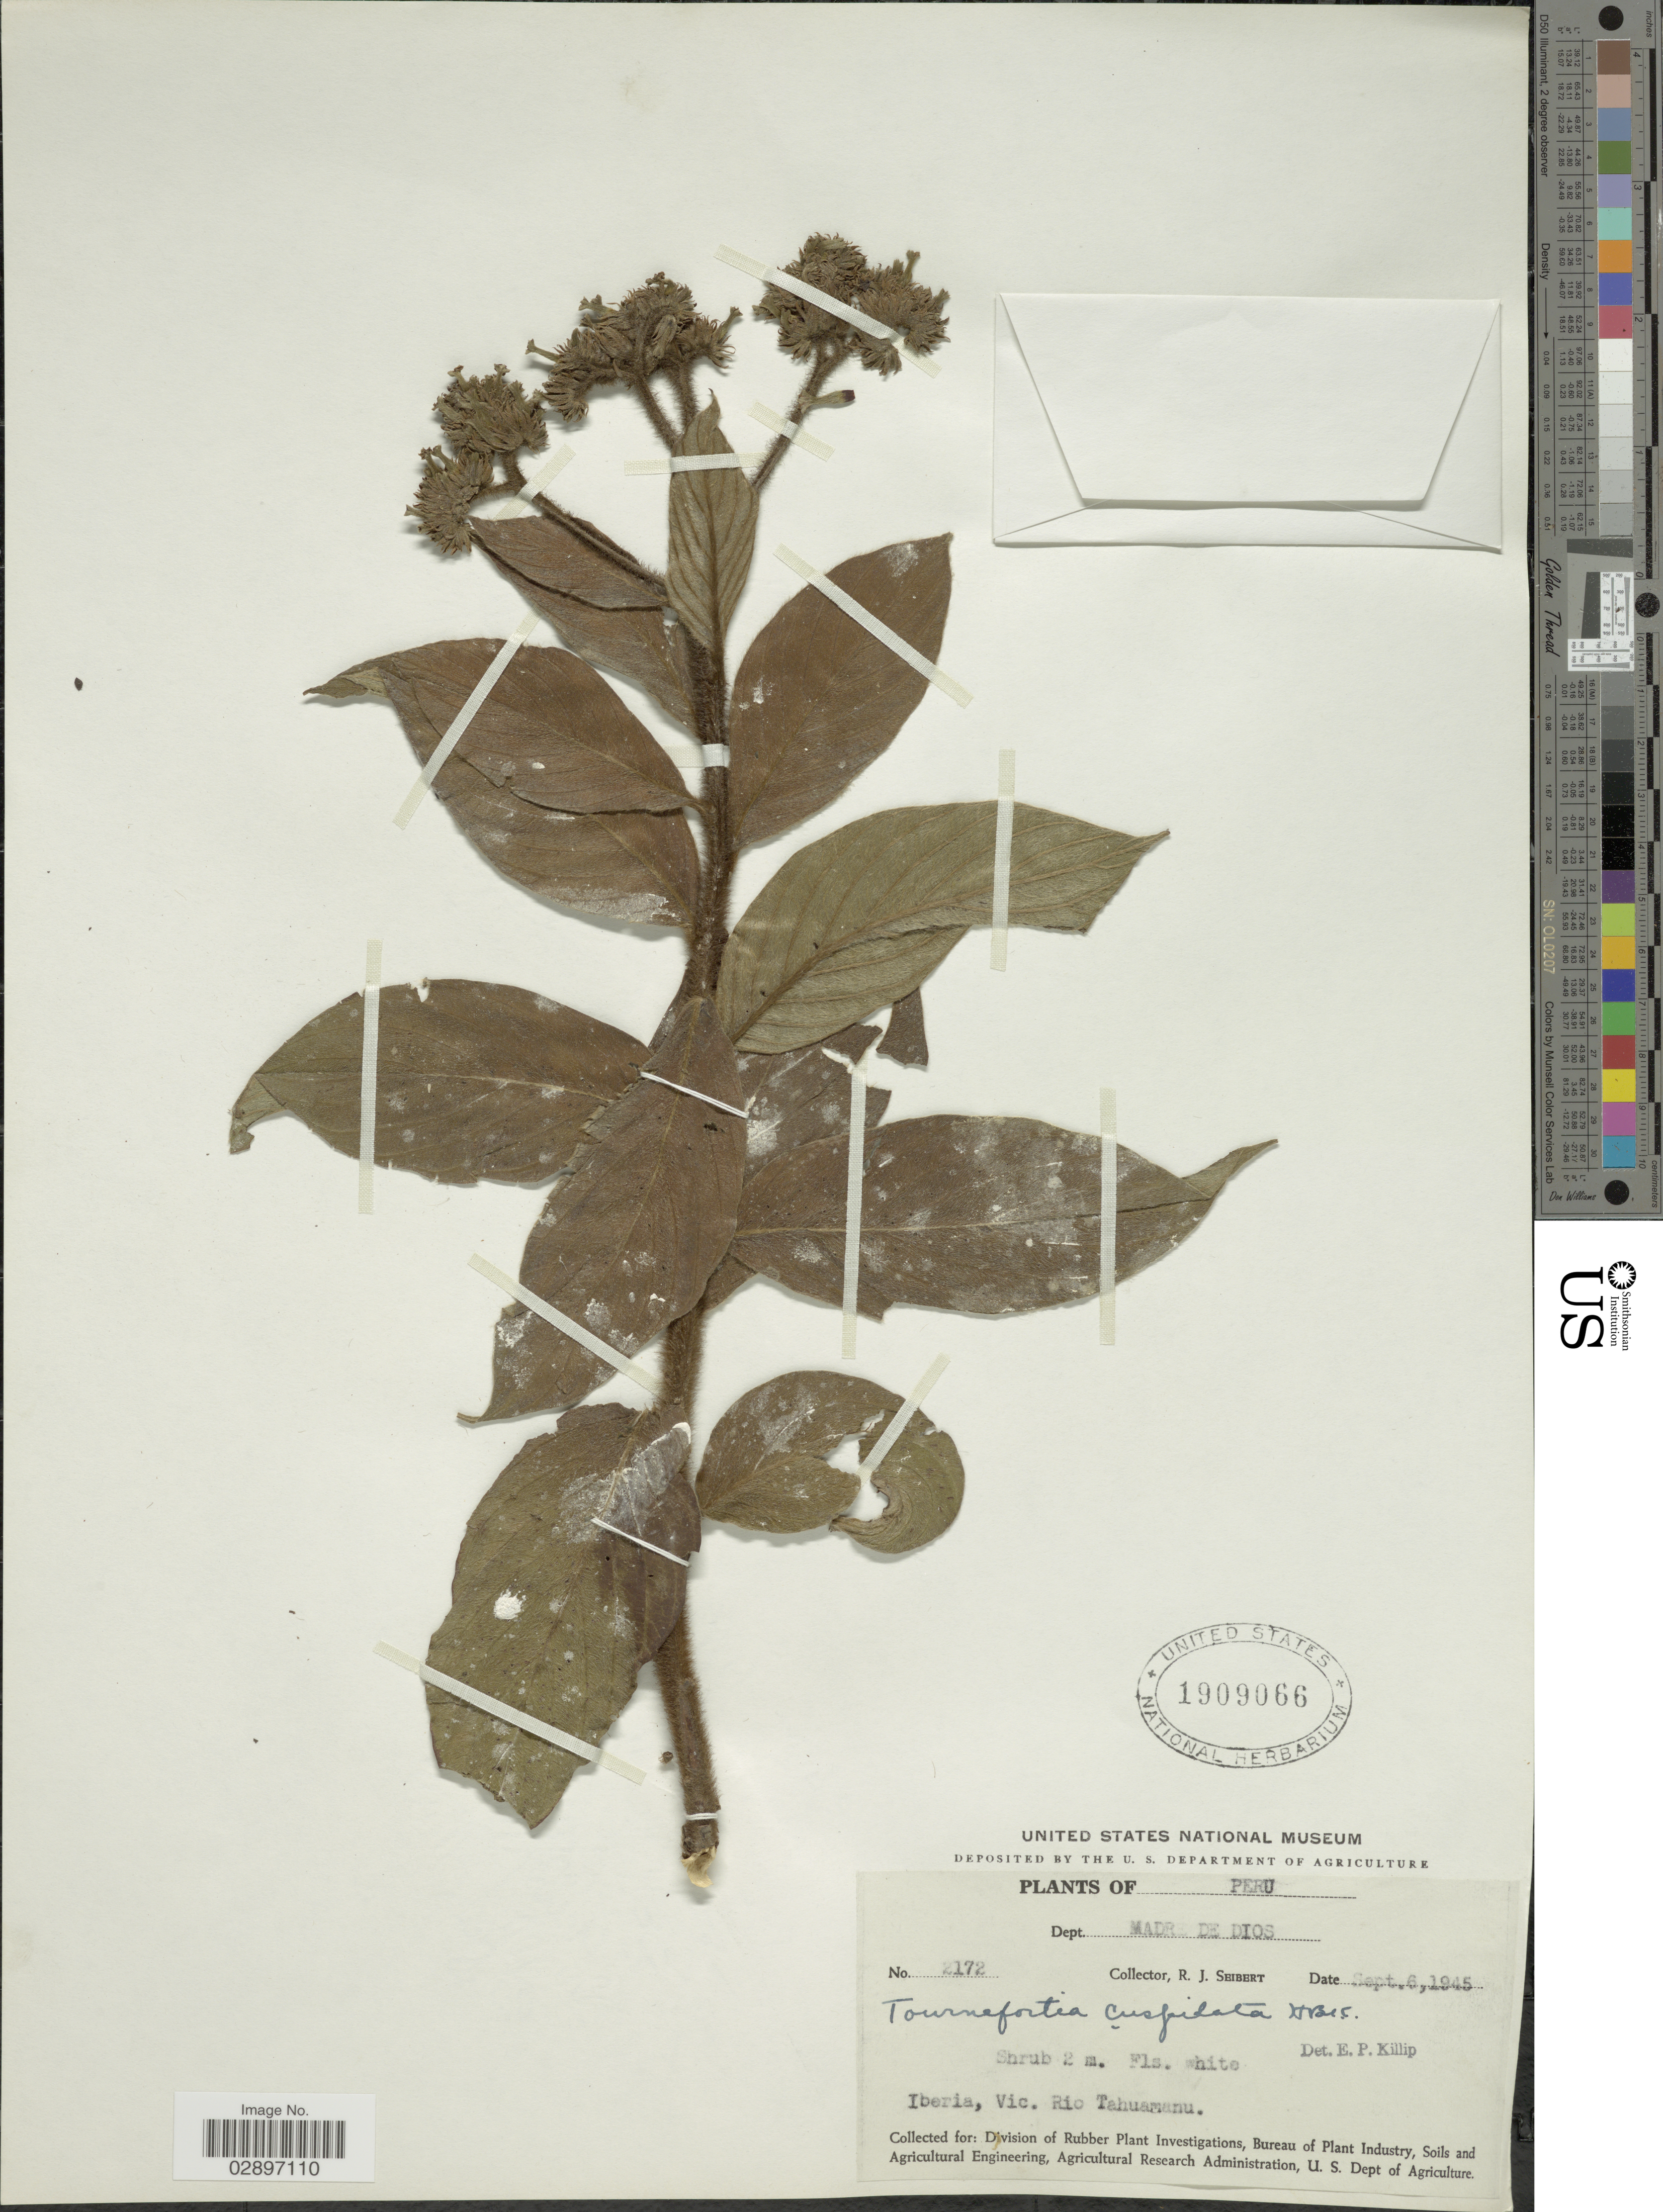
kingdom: Plantae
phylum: Tracheophyta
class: Magnoliopsida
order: Boraginales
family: Heliotropiaceae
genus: Tournefortia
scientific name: Tournefortia cuspidata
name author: Kunth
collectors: R. J. Seibert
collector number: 2172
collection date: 1945-09-06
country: Peru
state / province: Madre de Dios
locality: Dept. Madre De Dios. Iberia, Vic. Rio Tahuamanu.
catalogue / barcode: US 1909066